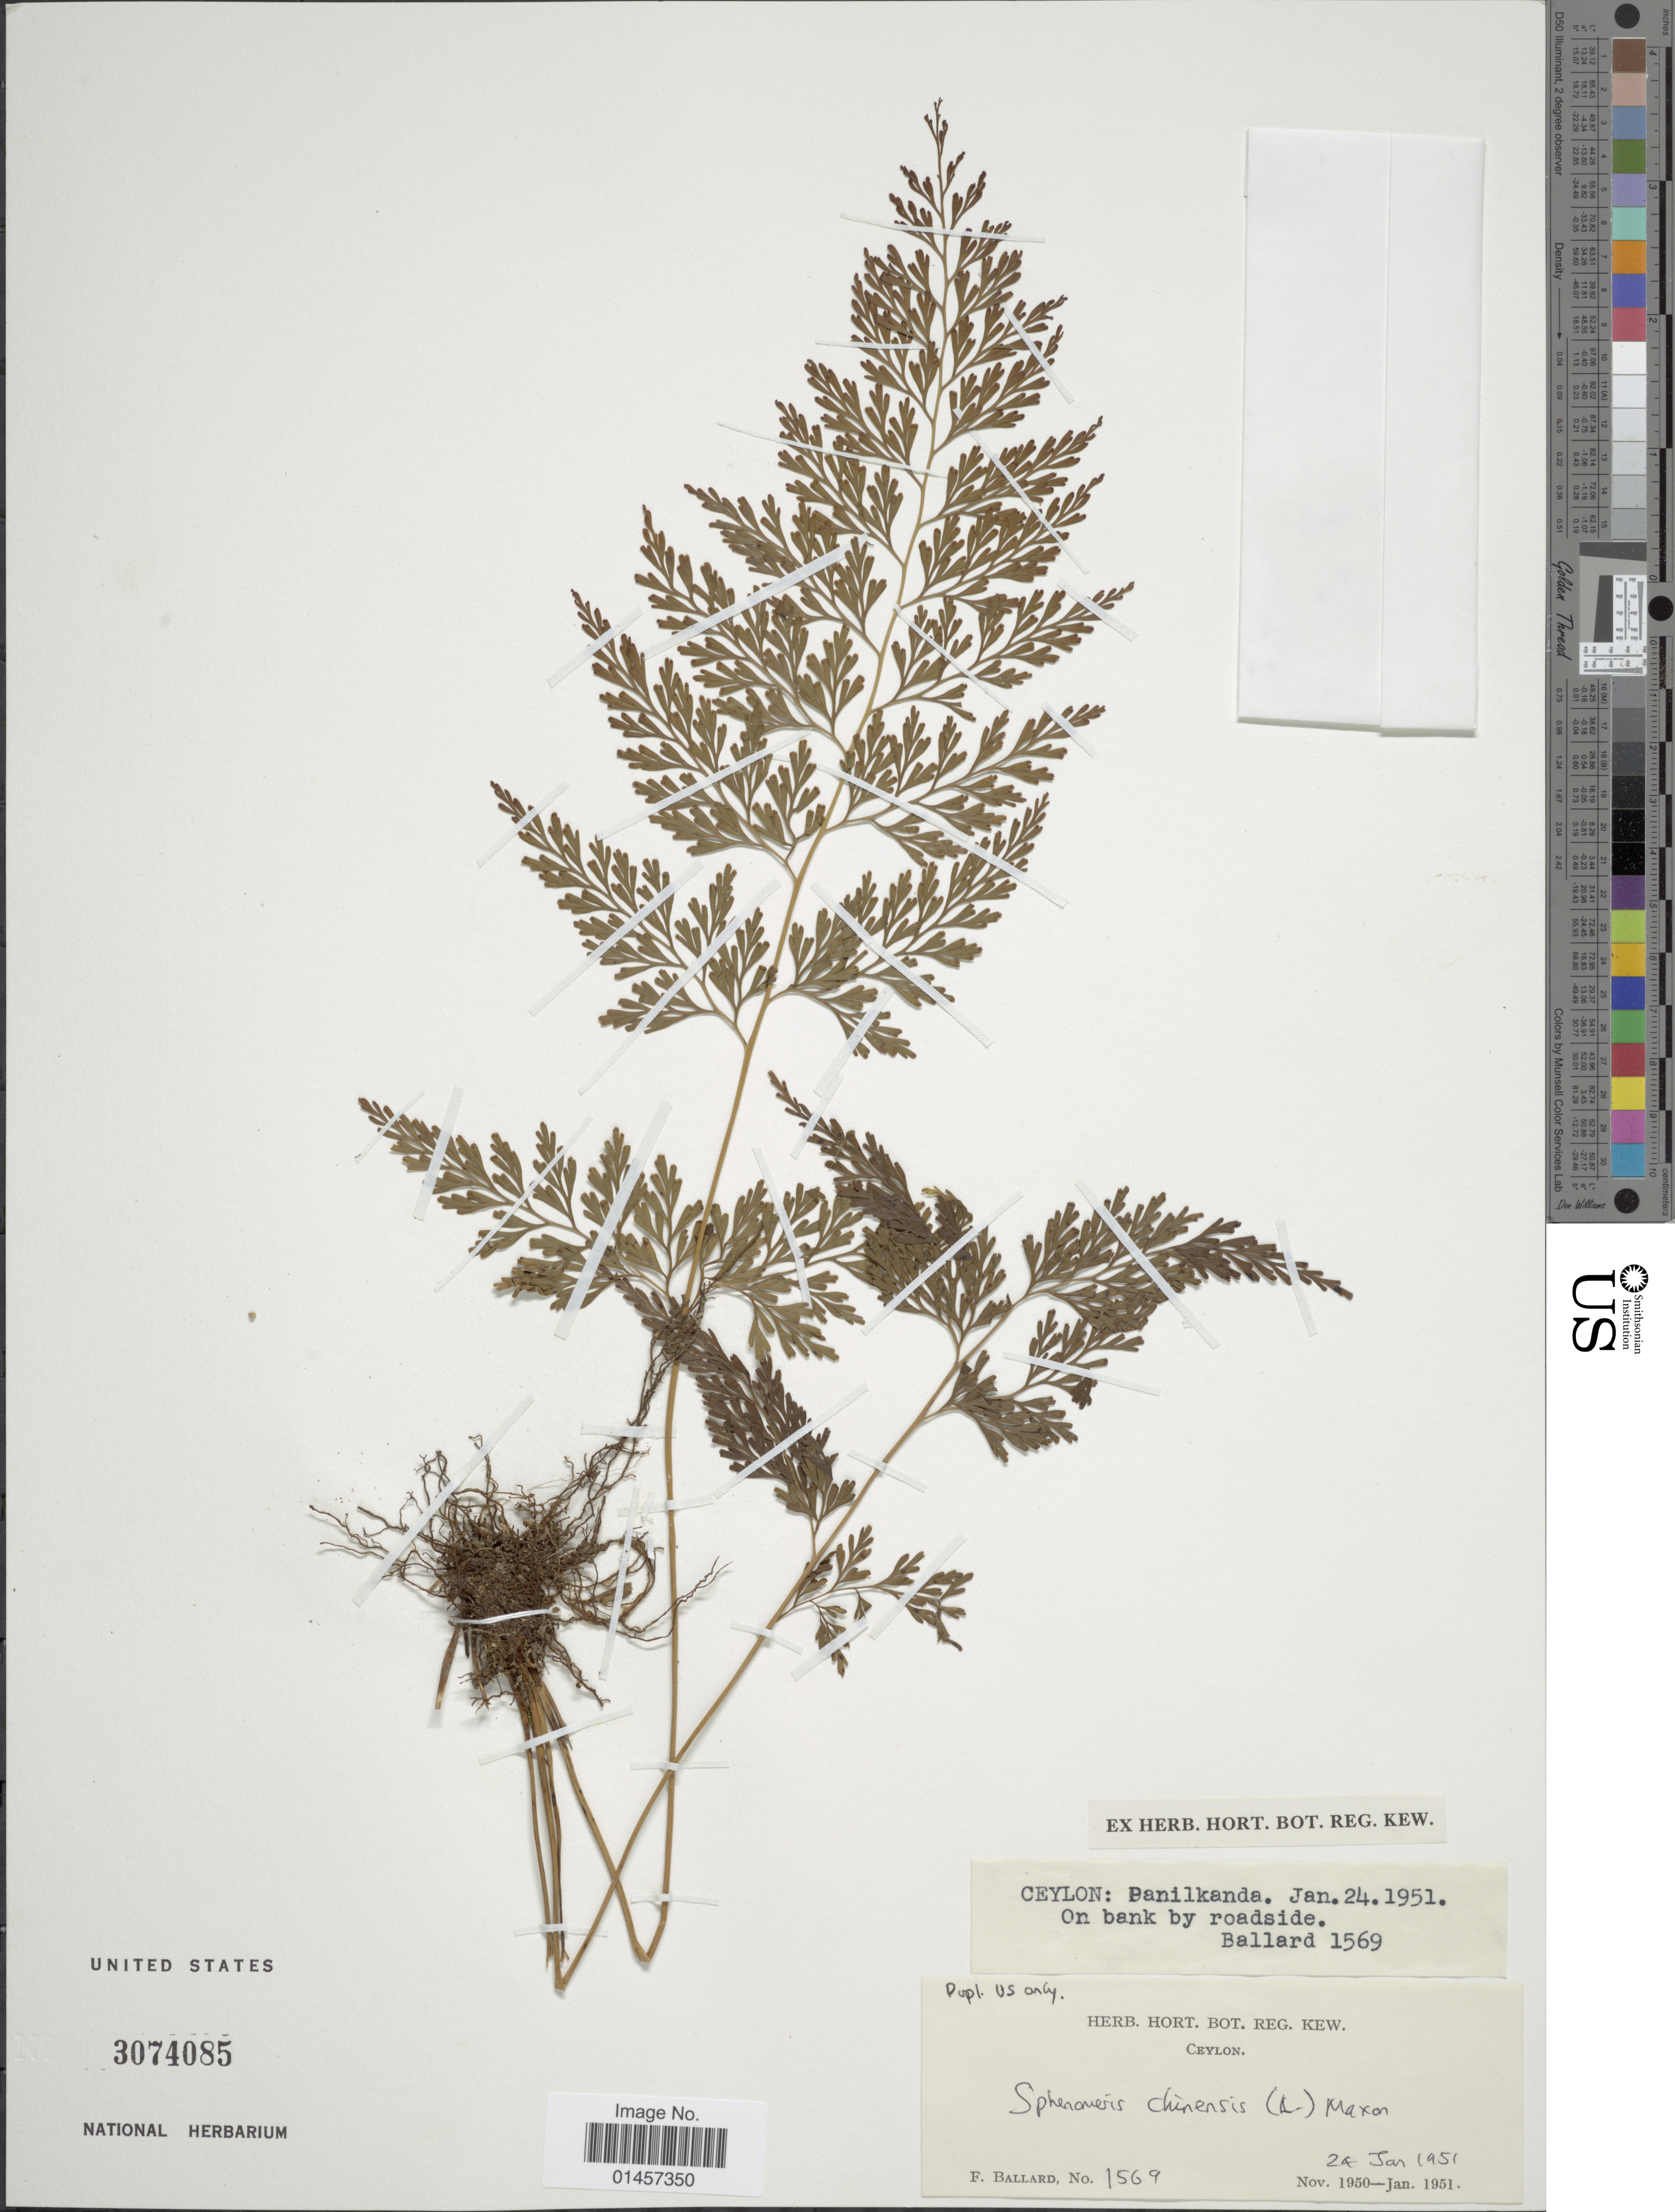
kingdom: Plantae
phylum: Tracheophyta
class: Polypodiopsida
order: Polypodiales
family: Lindsaeaceae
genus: Sphenomeris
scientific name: Sphenomeris chinensis var. chinensis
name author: (L.) Maxon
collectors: F. Ballard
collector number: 1569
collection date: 1951-01-24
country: Sri Lanka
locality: Ceylon: Banilkanda, on bank by roadside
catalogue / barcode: US 3074085